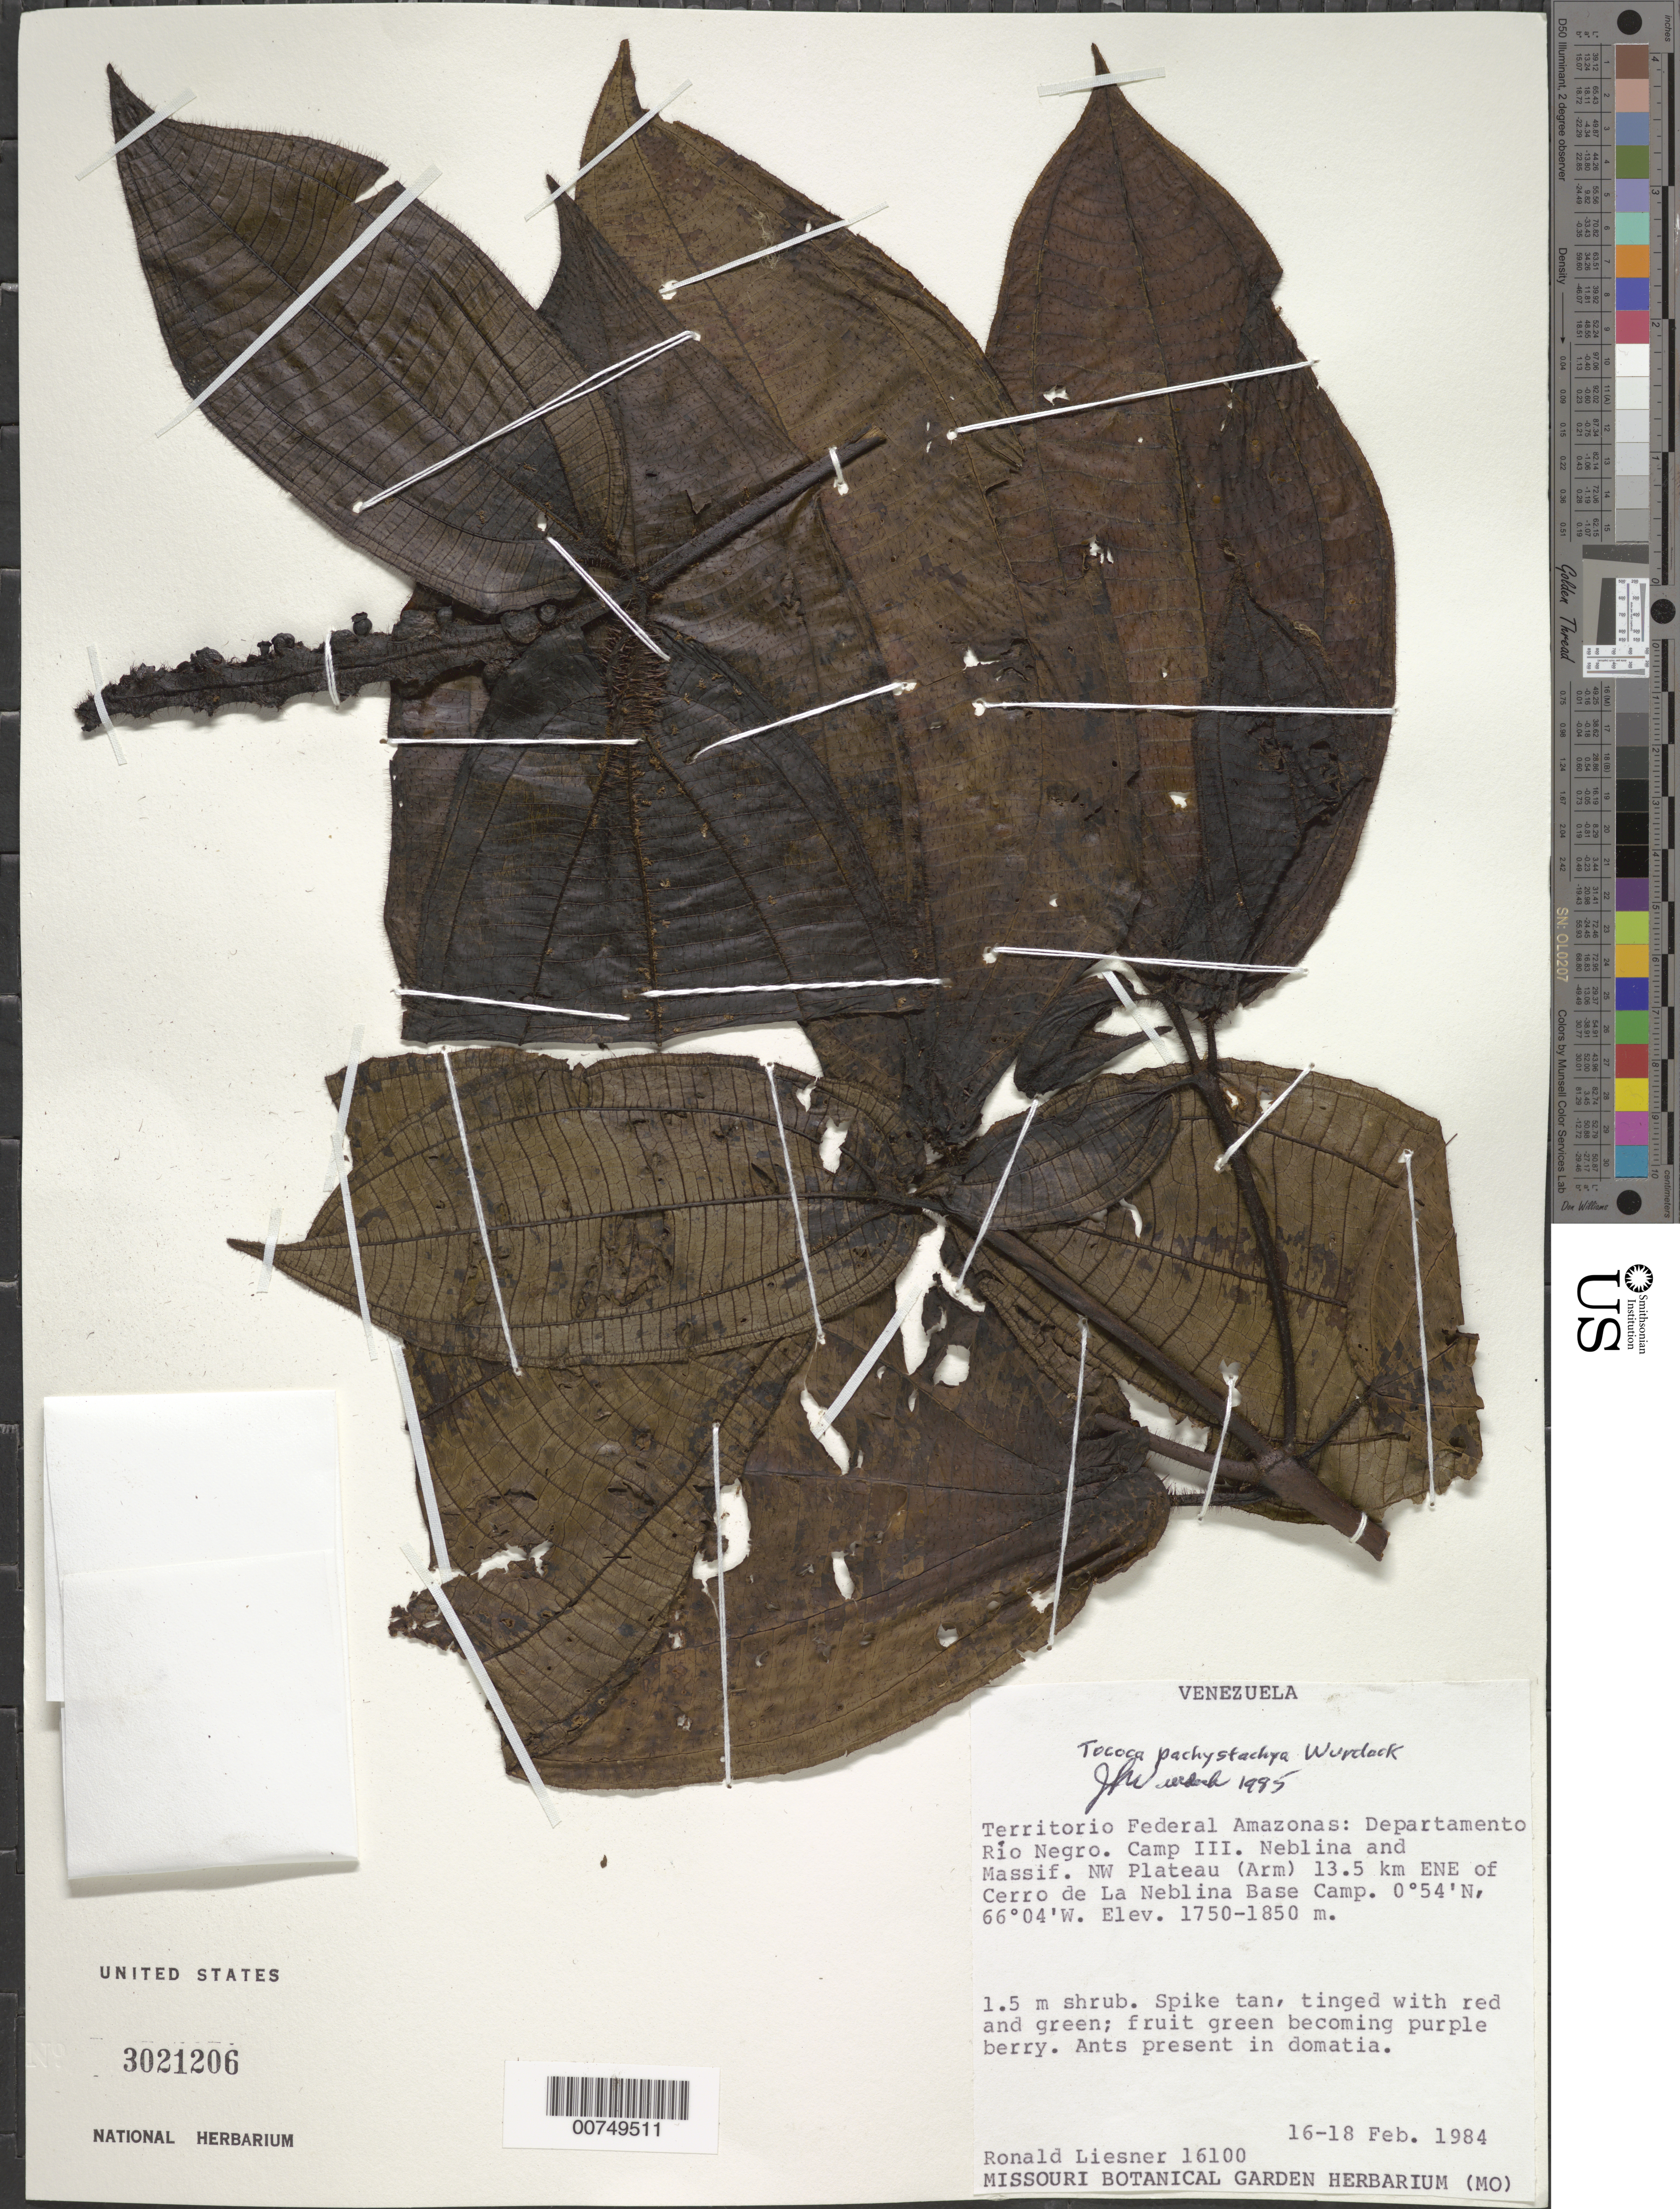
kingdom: Plantae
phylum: Tracheophyta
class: Magnoliopsida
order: Myrtales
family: Melastomataceae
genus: Tococa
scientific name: Tococa pachystachya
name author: Wurdack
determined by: Wurdack, John J., (US), US (UNITED STATES)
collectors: R. L. Liesner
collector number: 16100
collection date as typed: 16-Feb-84 to 18-Feb-84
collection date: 1984-02-16/1984-02-18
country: Venezuela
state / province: Amazonas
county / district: Río Negro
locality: Cerro de La Neblina Base Camp, Camp III, Neblina & Massif, NW Plateau, 13.5 km ENE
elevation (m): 1750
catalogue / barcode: US 3021206